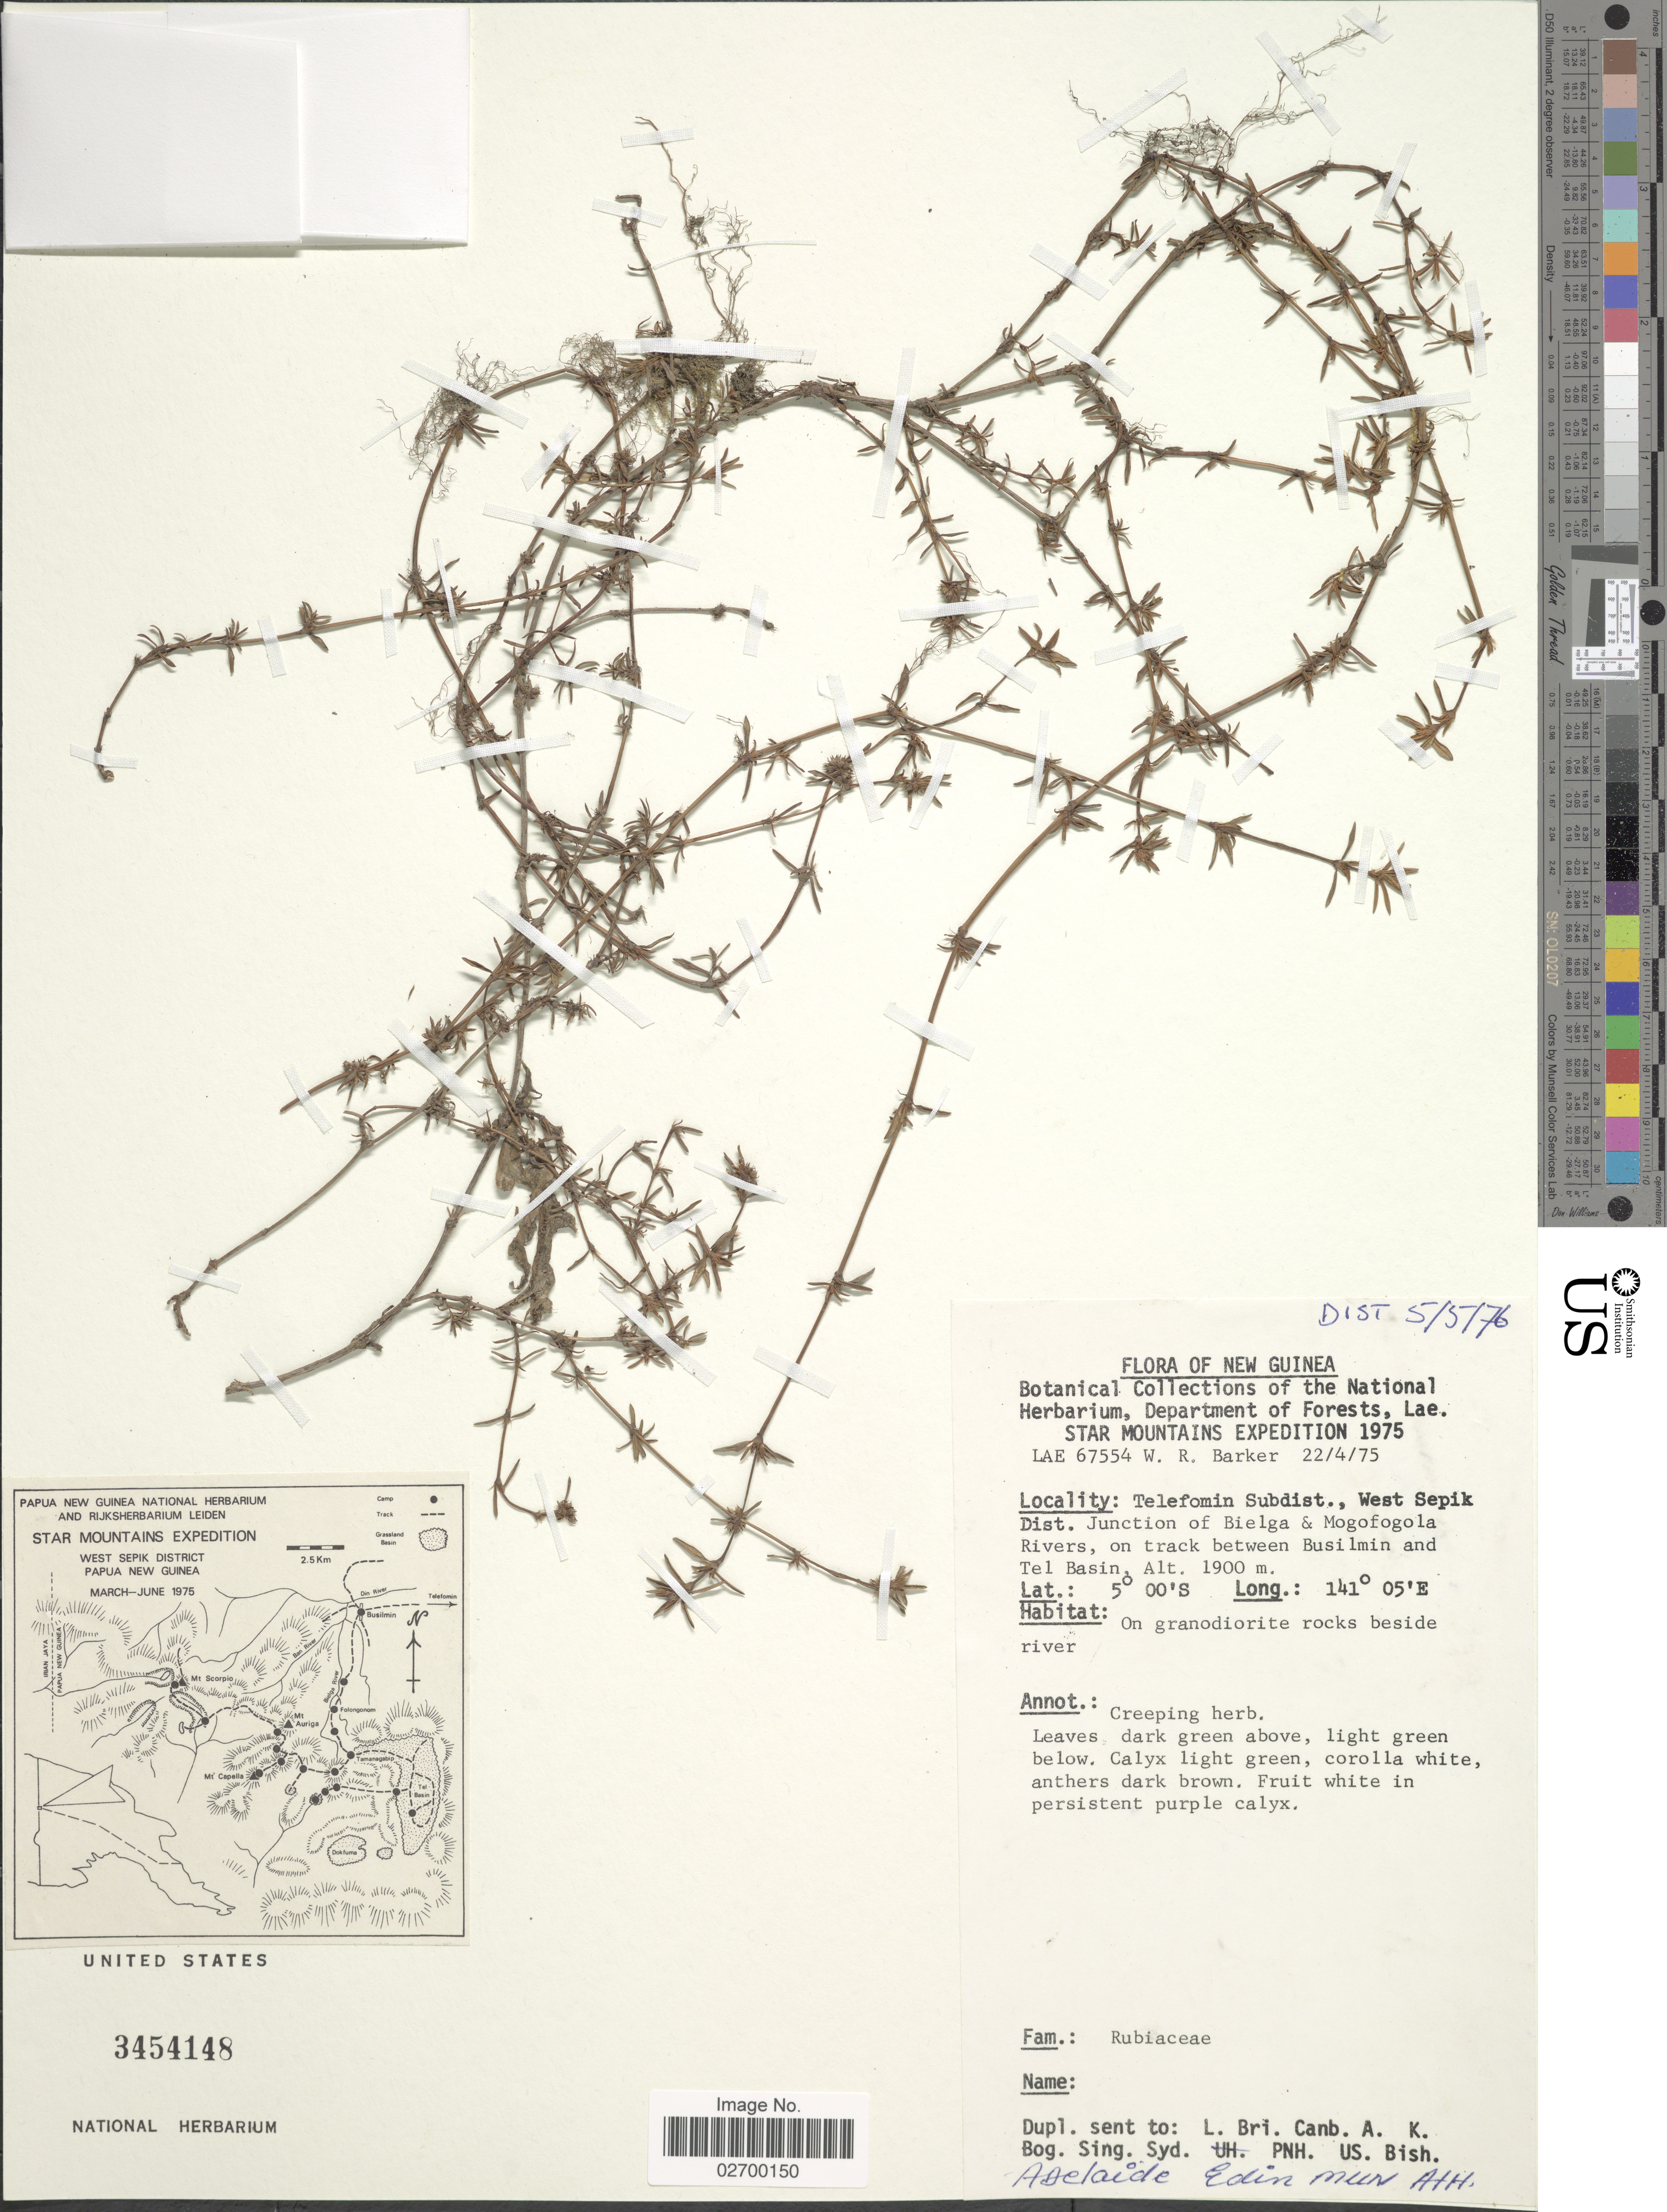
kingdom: Plantae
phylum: Tracheophyta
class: Magnoliopsida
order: Gentianales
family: Rubiaceae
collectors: W. R. Barker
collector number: LAE 67554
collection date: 1975-04-22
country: Papua New Guinea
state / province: Sandaun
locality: New Guinea. Telefomin Subdist., West Sepik Dist. Junction of Bielga & Mogofogola Rivers, on track between Busilmin and Tel Basin. Star Mountains [unsure placement]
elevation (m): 1900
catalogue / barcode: US 3454148